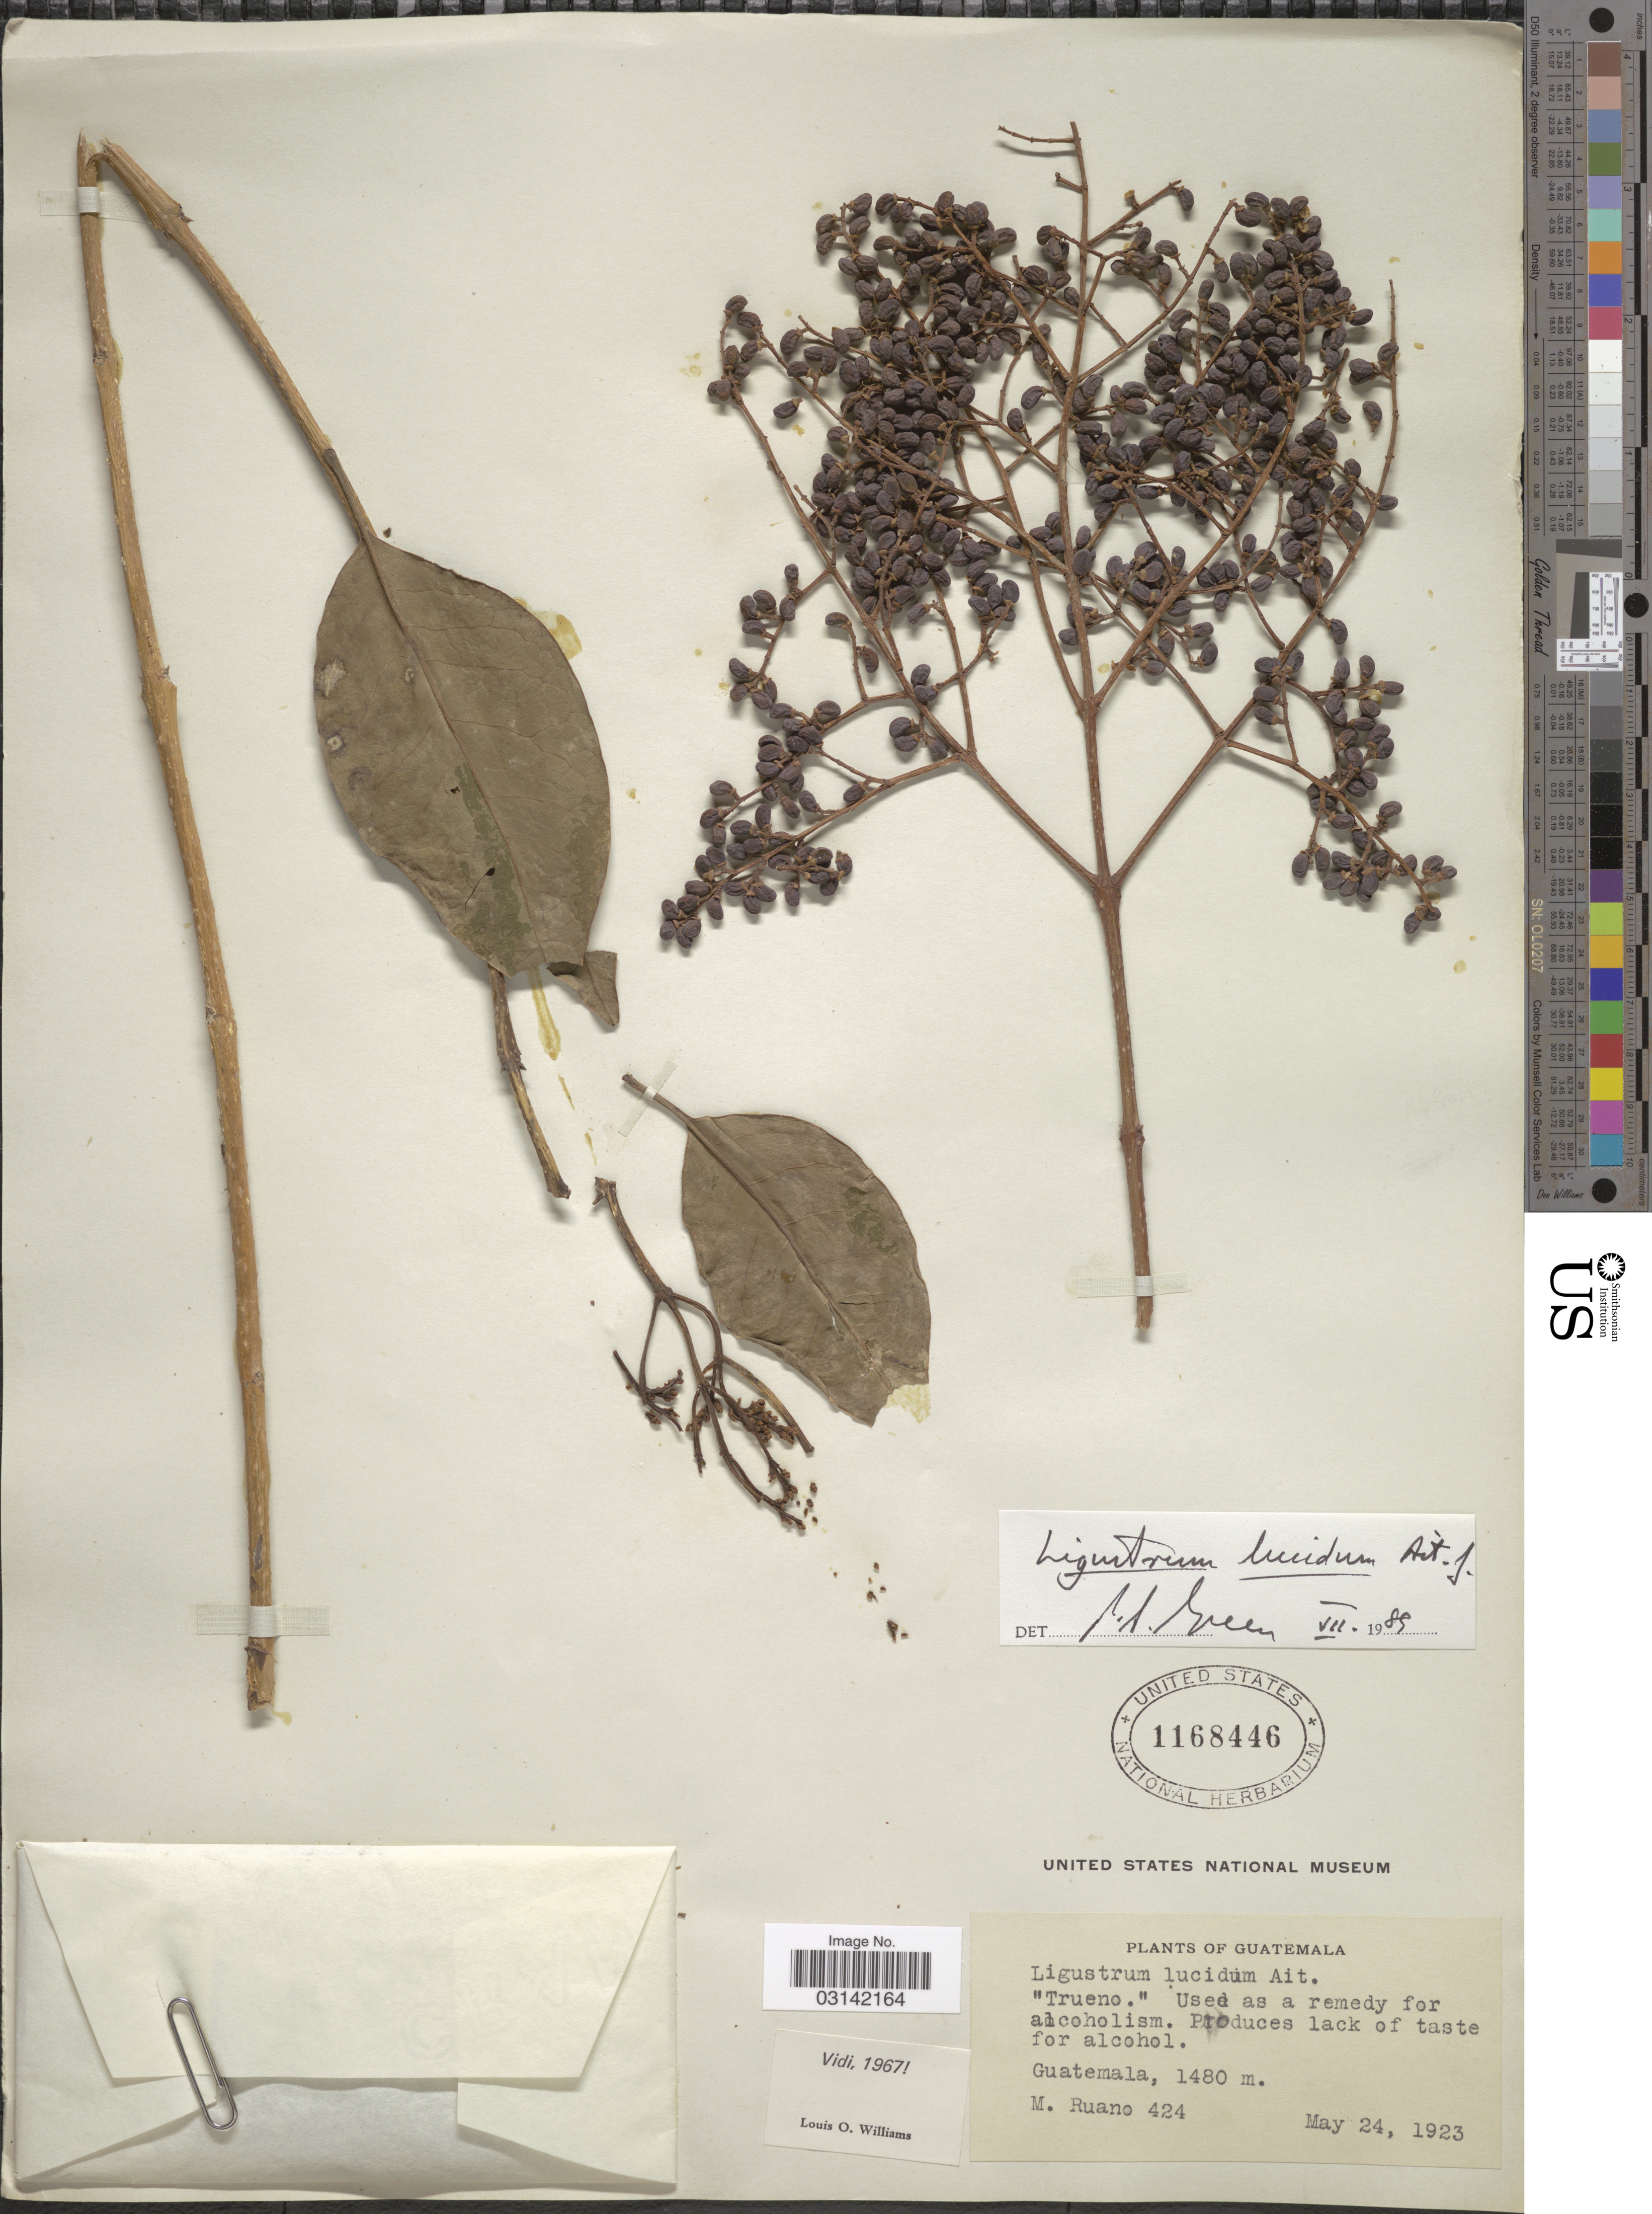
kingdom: Plantae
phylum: Tracheophyta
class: Magnoliopsida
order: Lamiales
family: Oleaceae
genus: Ligustrum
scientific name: Ligustrum lucidum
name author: W.T. Aiton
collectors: M. Ruano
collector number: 424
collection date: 1923-05-24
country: Guatemala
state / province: Guatemala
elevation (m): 1480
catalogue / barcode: US 1168446